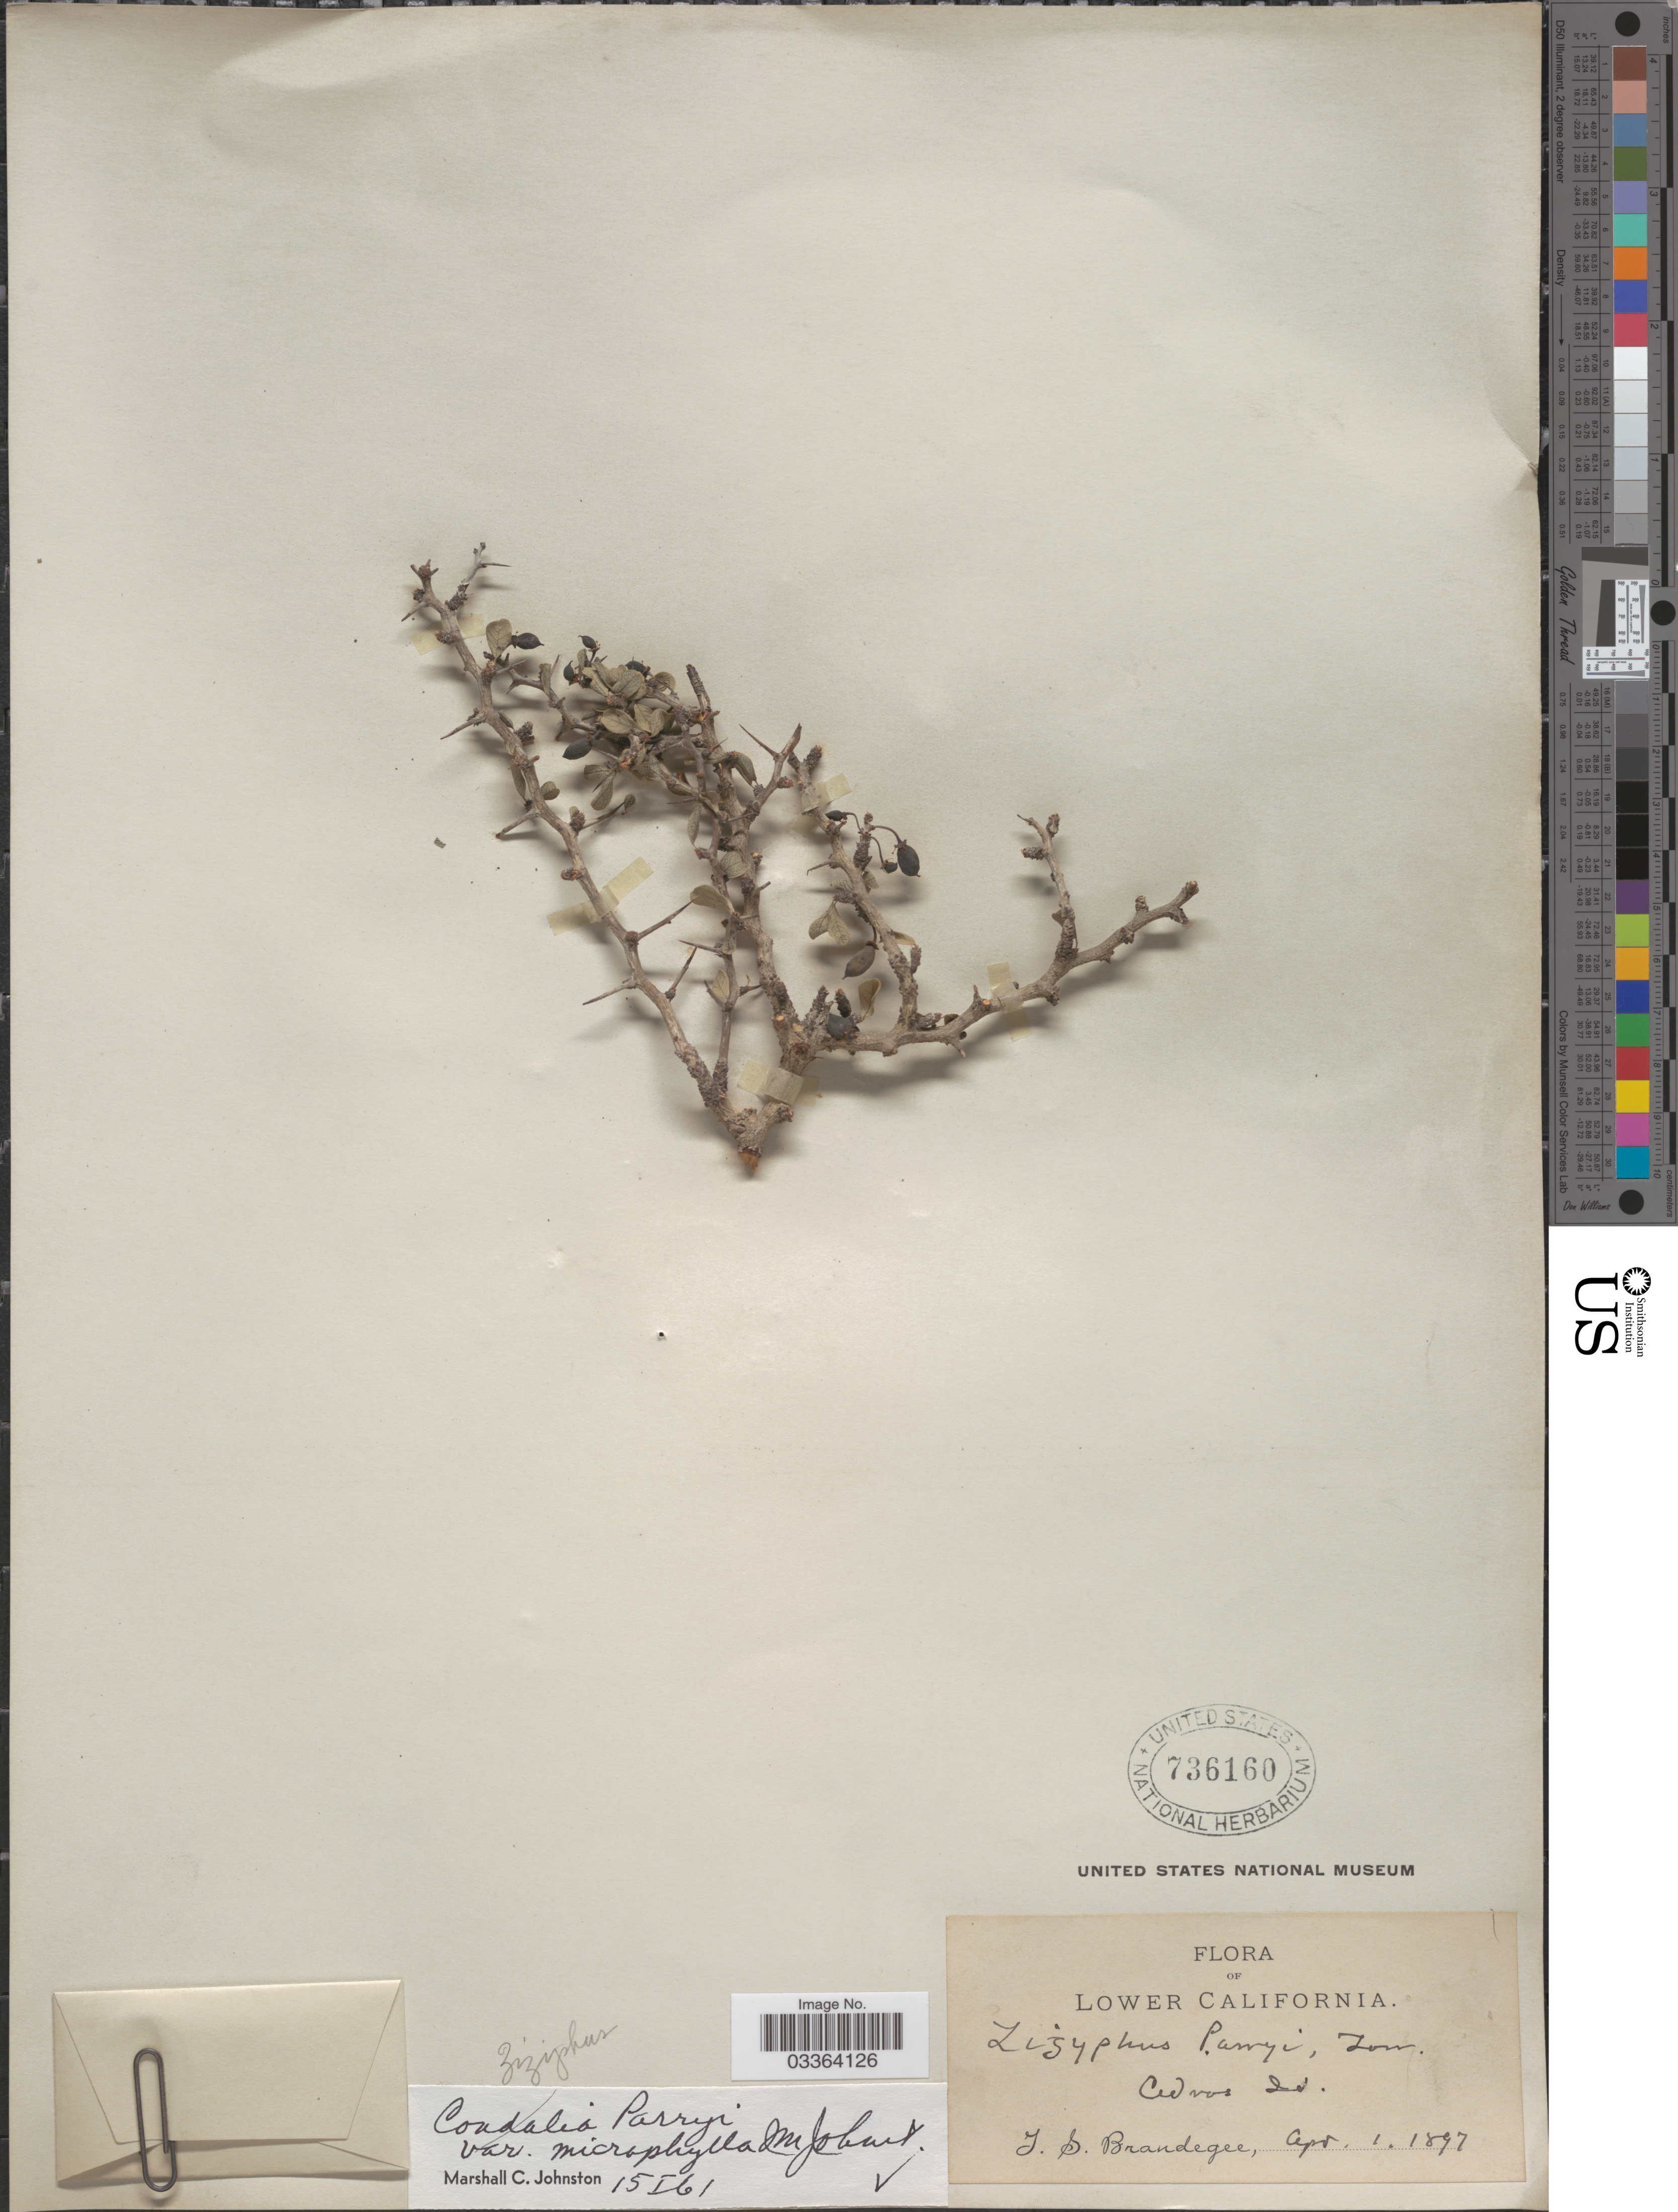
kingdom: Plantae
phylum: Tracheophyta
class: Magnoliopsida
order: Rosales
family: Rhamnaceae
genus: Pseudoziziphus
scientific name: Pseudoziziphus parryi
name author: (Torr.) Hauenschild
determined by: Strong, Mark T., (BOT), Smithsonian Institution - National Museum of Natural History (UNITED STATES)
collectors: J. S. Brandegee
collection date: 1897-04-01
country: Mexico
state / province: Baja California Norte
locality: Lower California, Cedros Id.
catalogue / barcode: US 736160